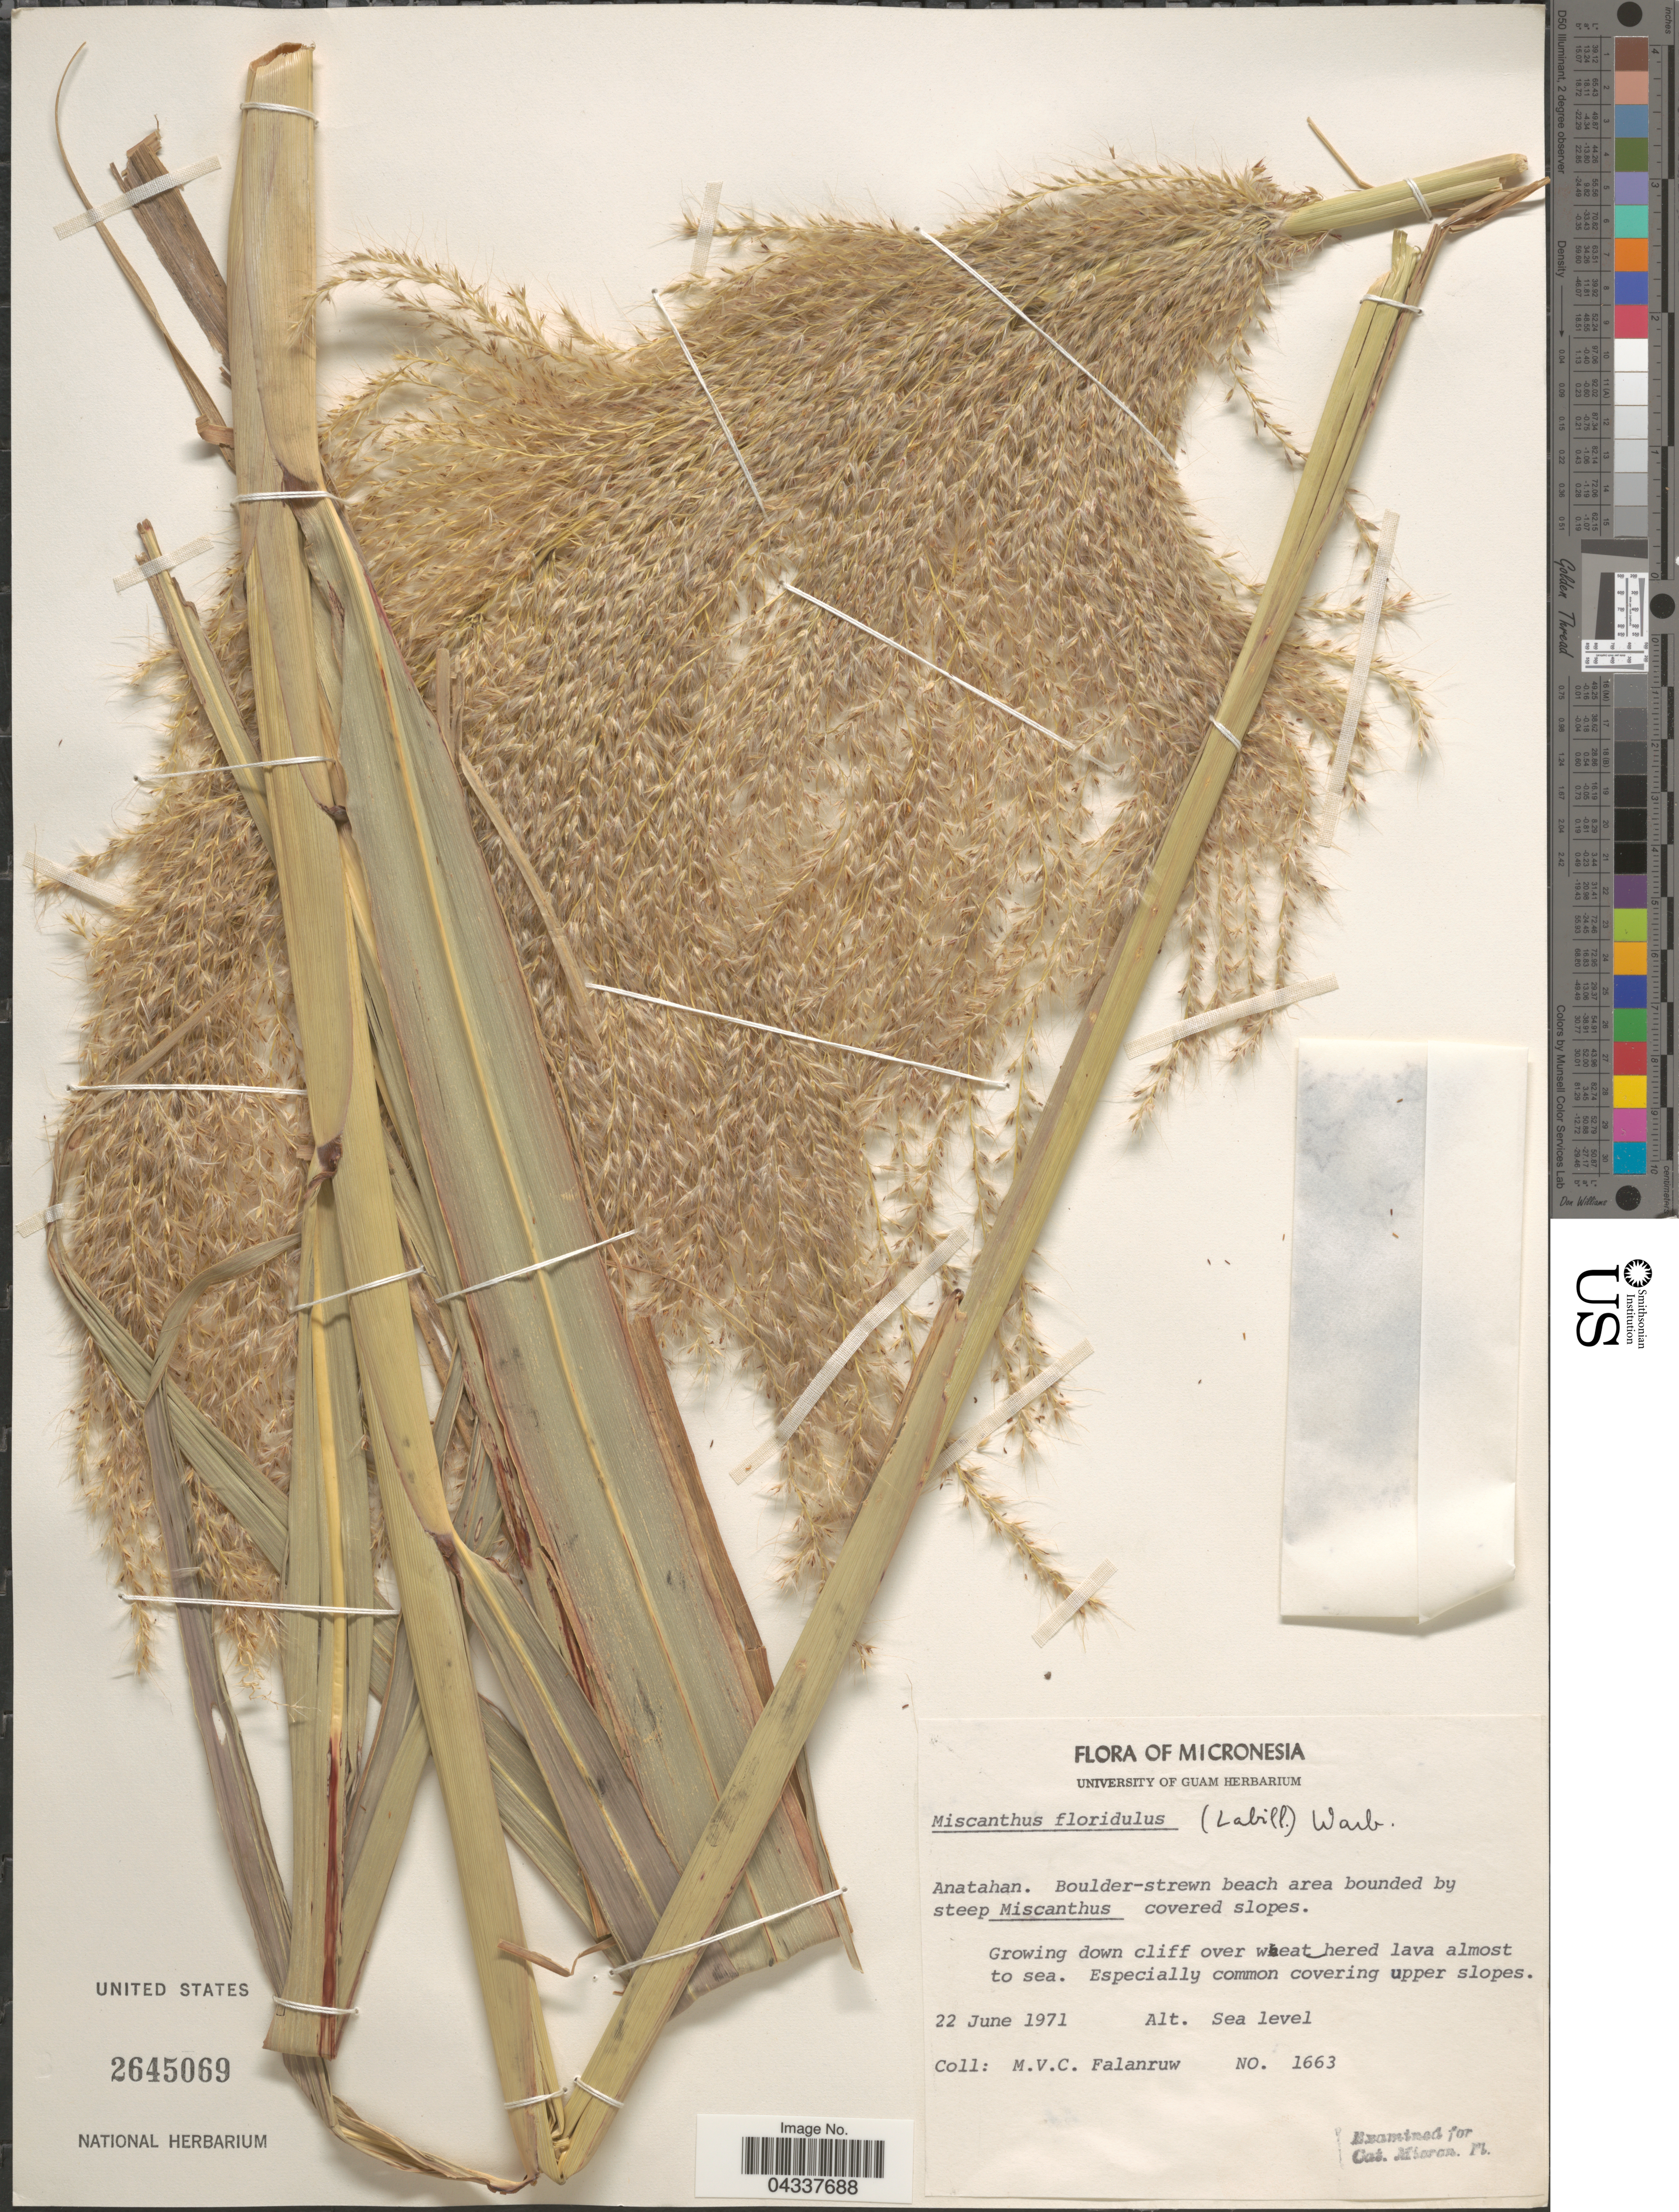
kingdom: Plantae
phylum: Tracheophyta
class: Liliopsida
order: Poales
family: Poaceae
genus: Miscanthus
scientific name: Miscanthus floridulus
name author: (Labill.) Warb.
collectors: M. V. Falanruw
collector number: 1663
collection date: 1971-06-22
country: Northern Mariana Islands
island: Anatahan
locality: Anatahan. Boulder-strewn beach area.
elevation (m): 0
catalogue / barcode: US 2645069